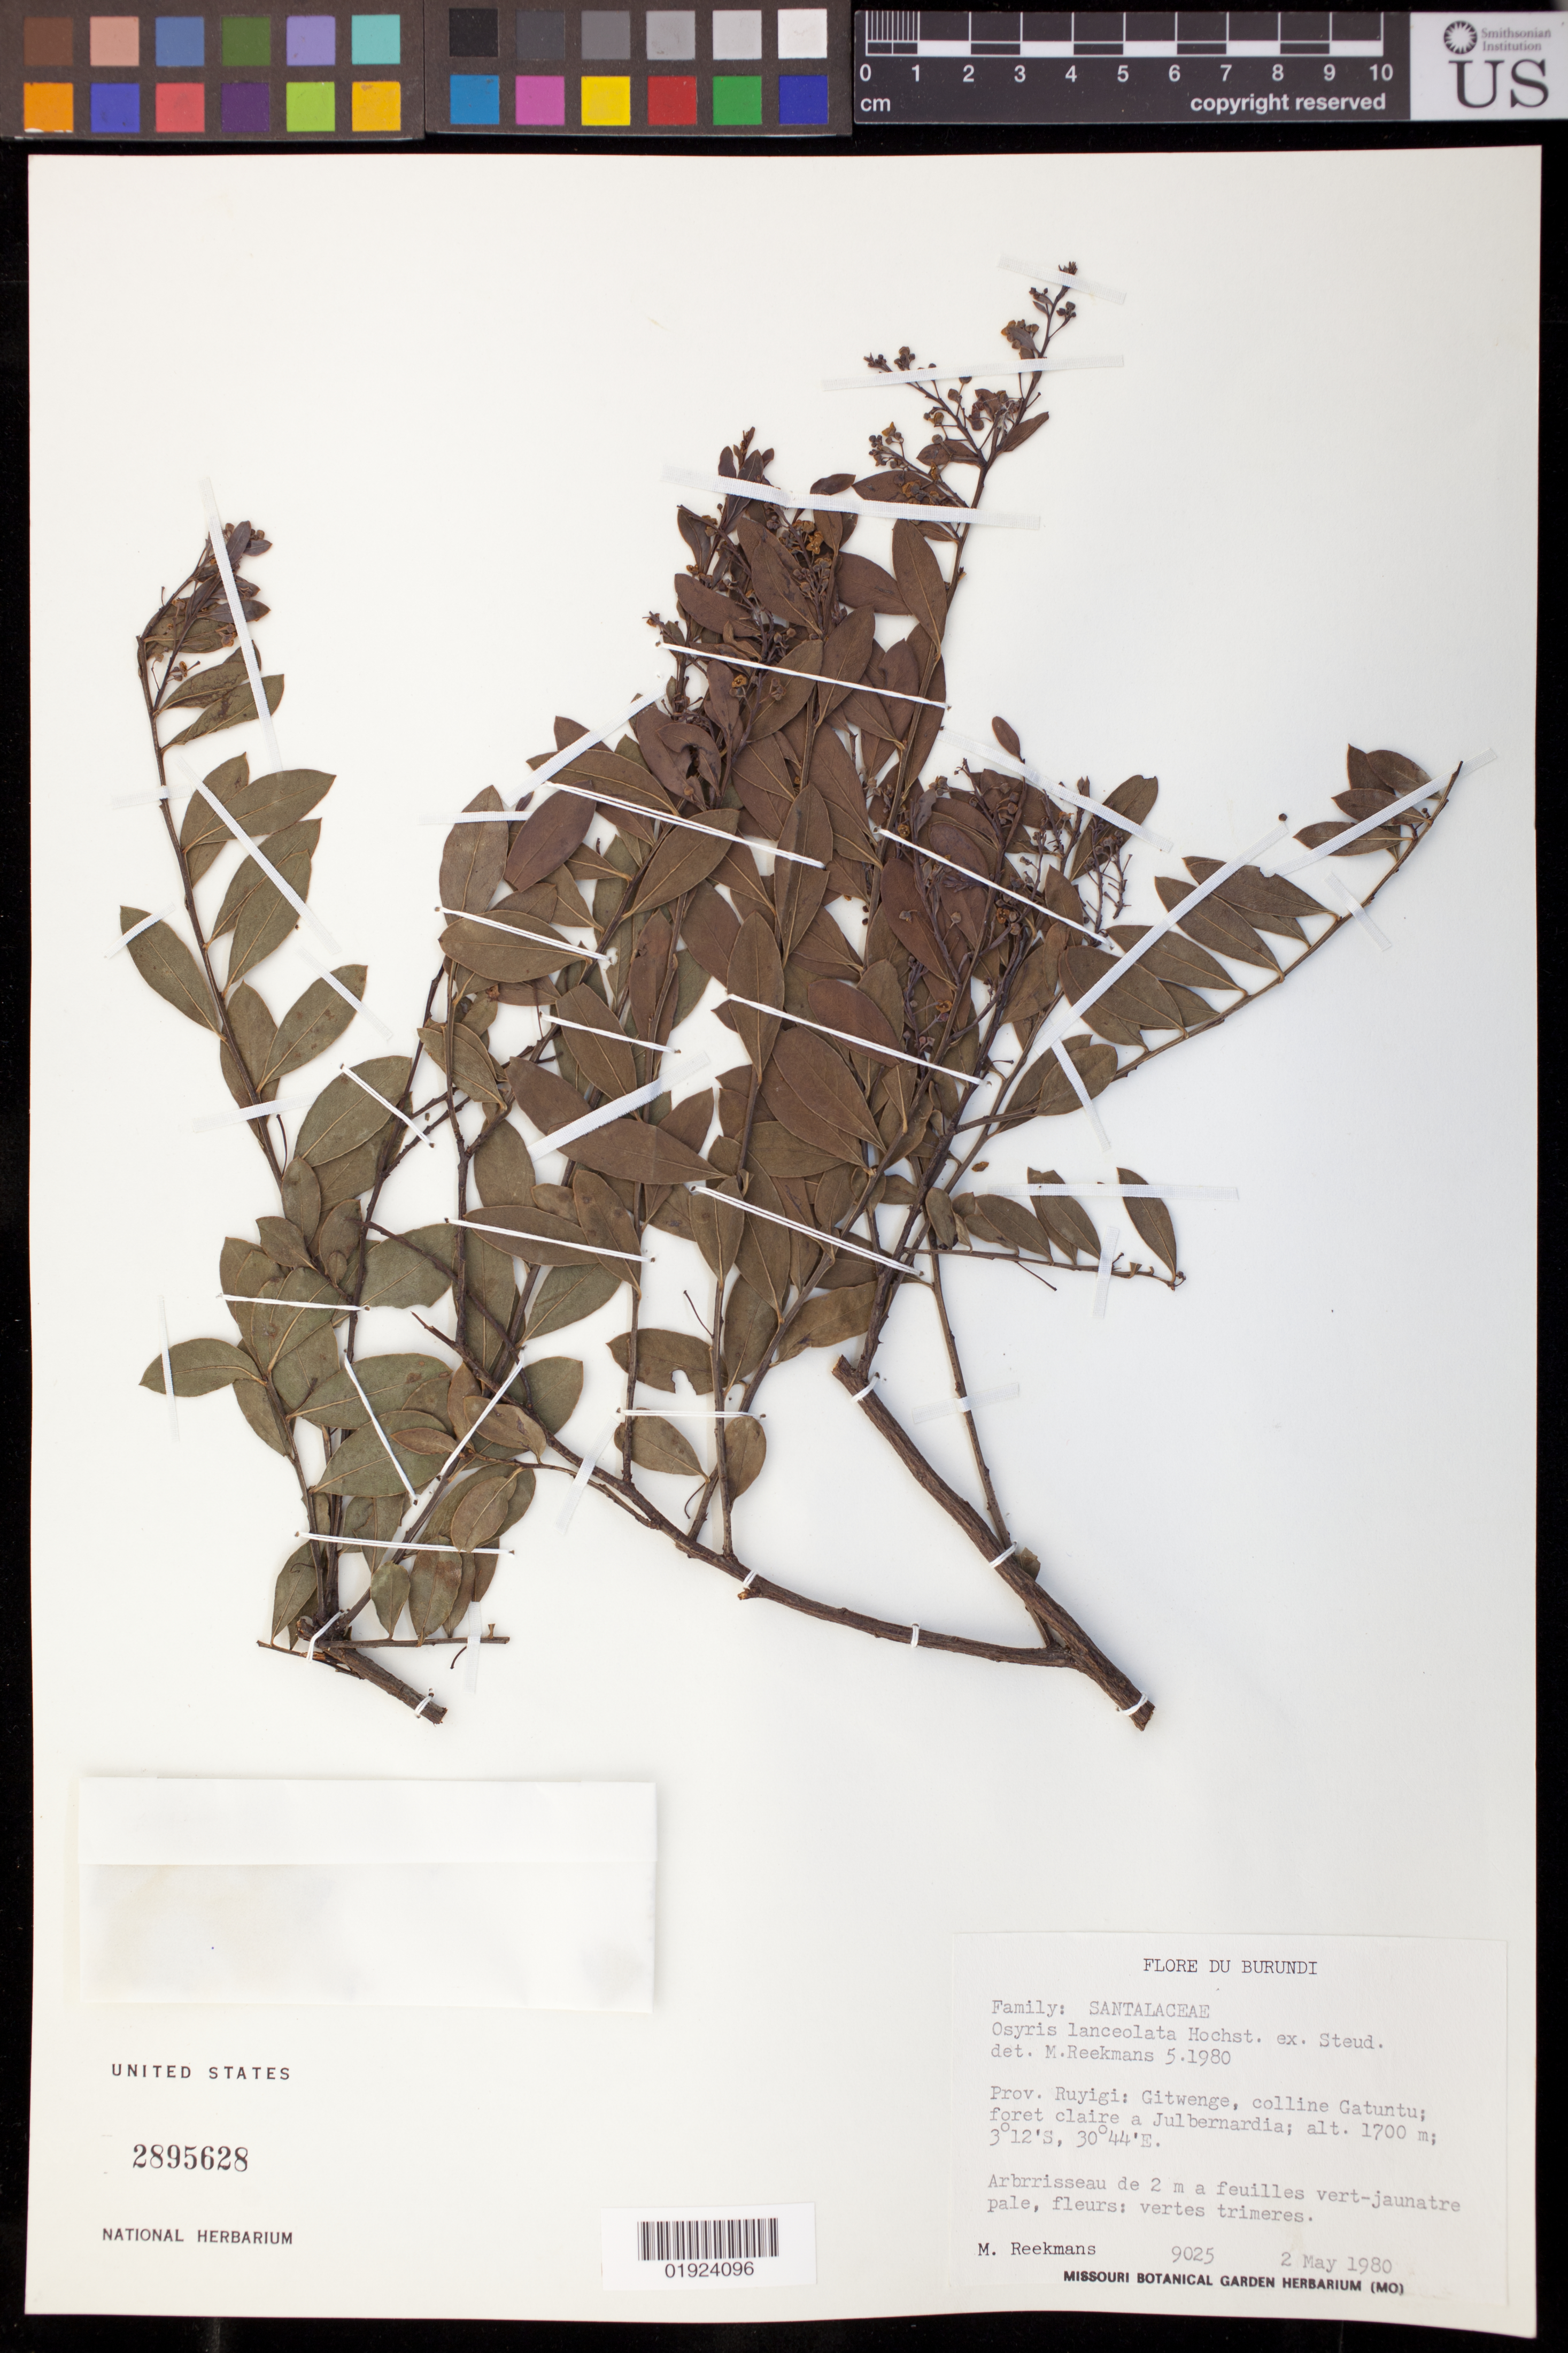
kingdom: Plantae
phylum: Tracheophyta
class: Magnoliopsida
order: Santalales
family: Santalaceae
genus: Osyris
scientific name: Osyris quadripartita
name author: Salzm. ex Decne.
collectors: M. Reekmans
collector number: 9025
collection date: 1980-05-02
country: Burundi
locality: Gitwenge, Gatuntu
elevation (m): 1700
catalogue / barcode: US 2895628